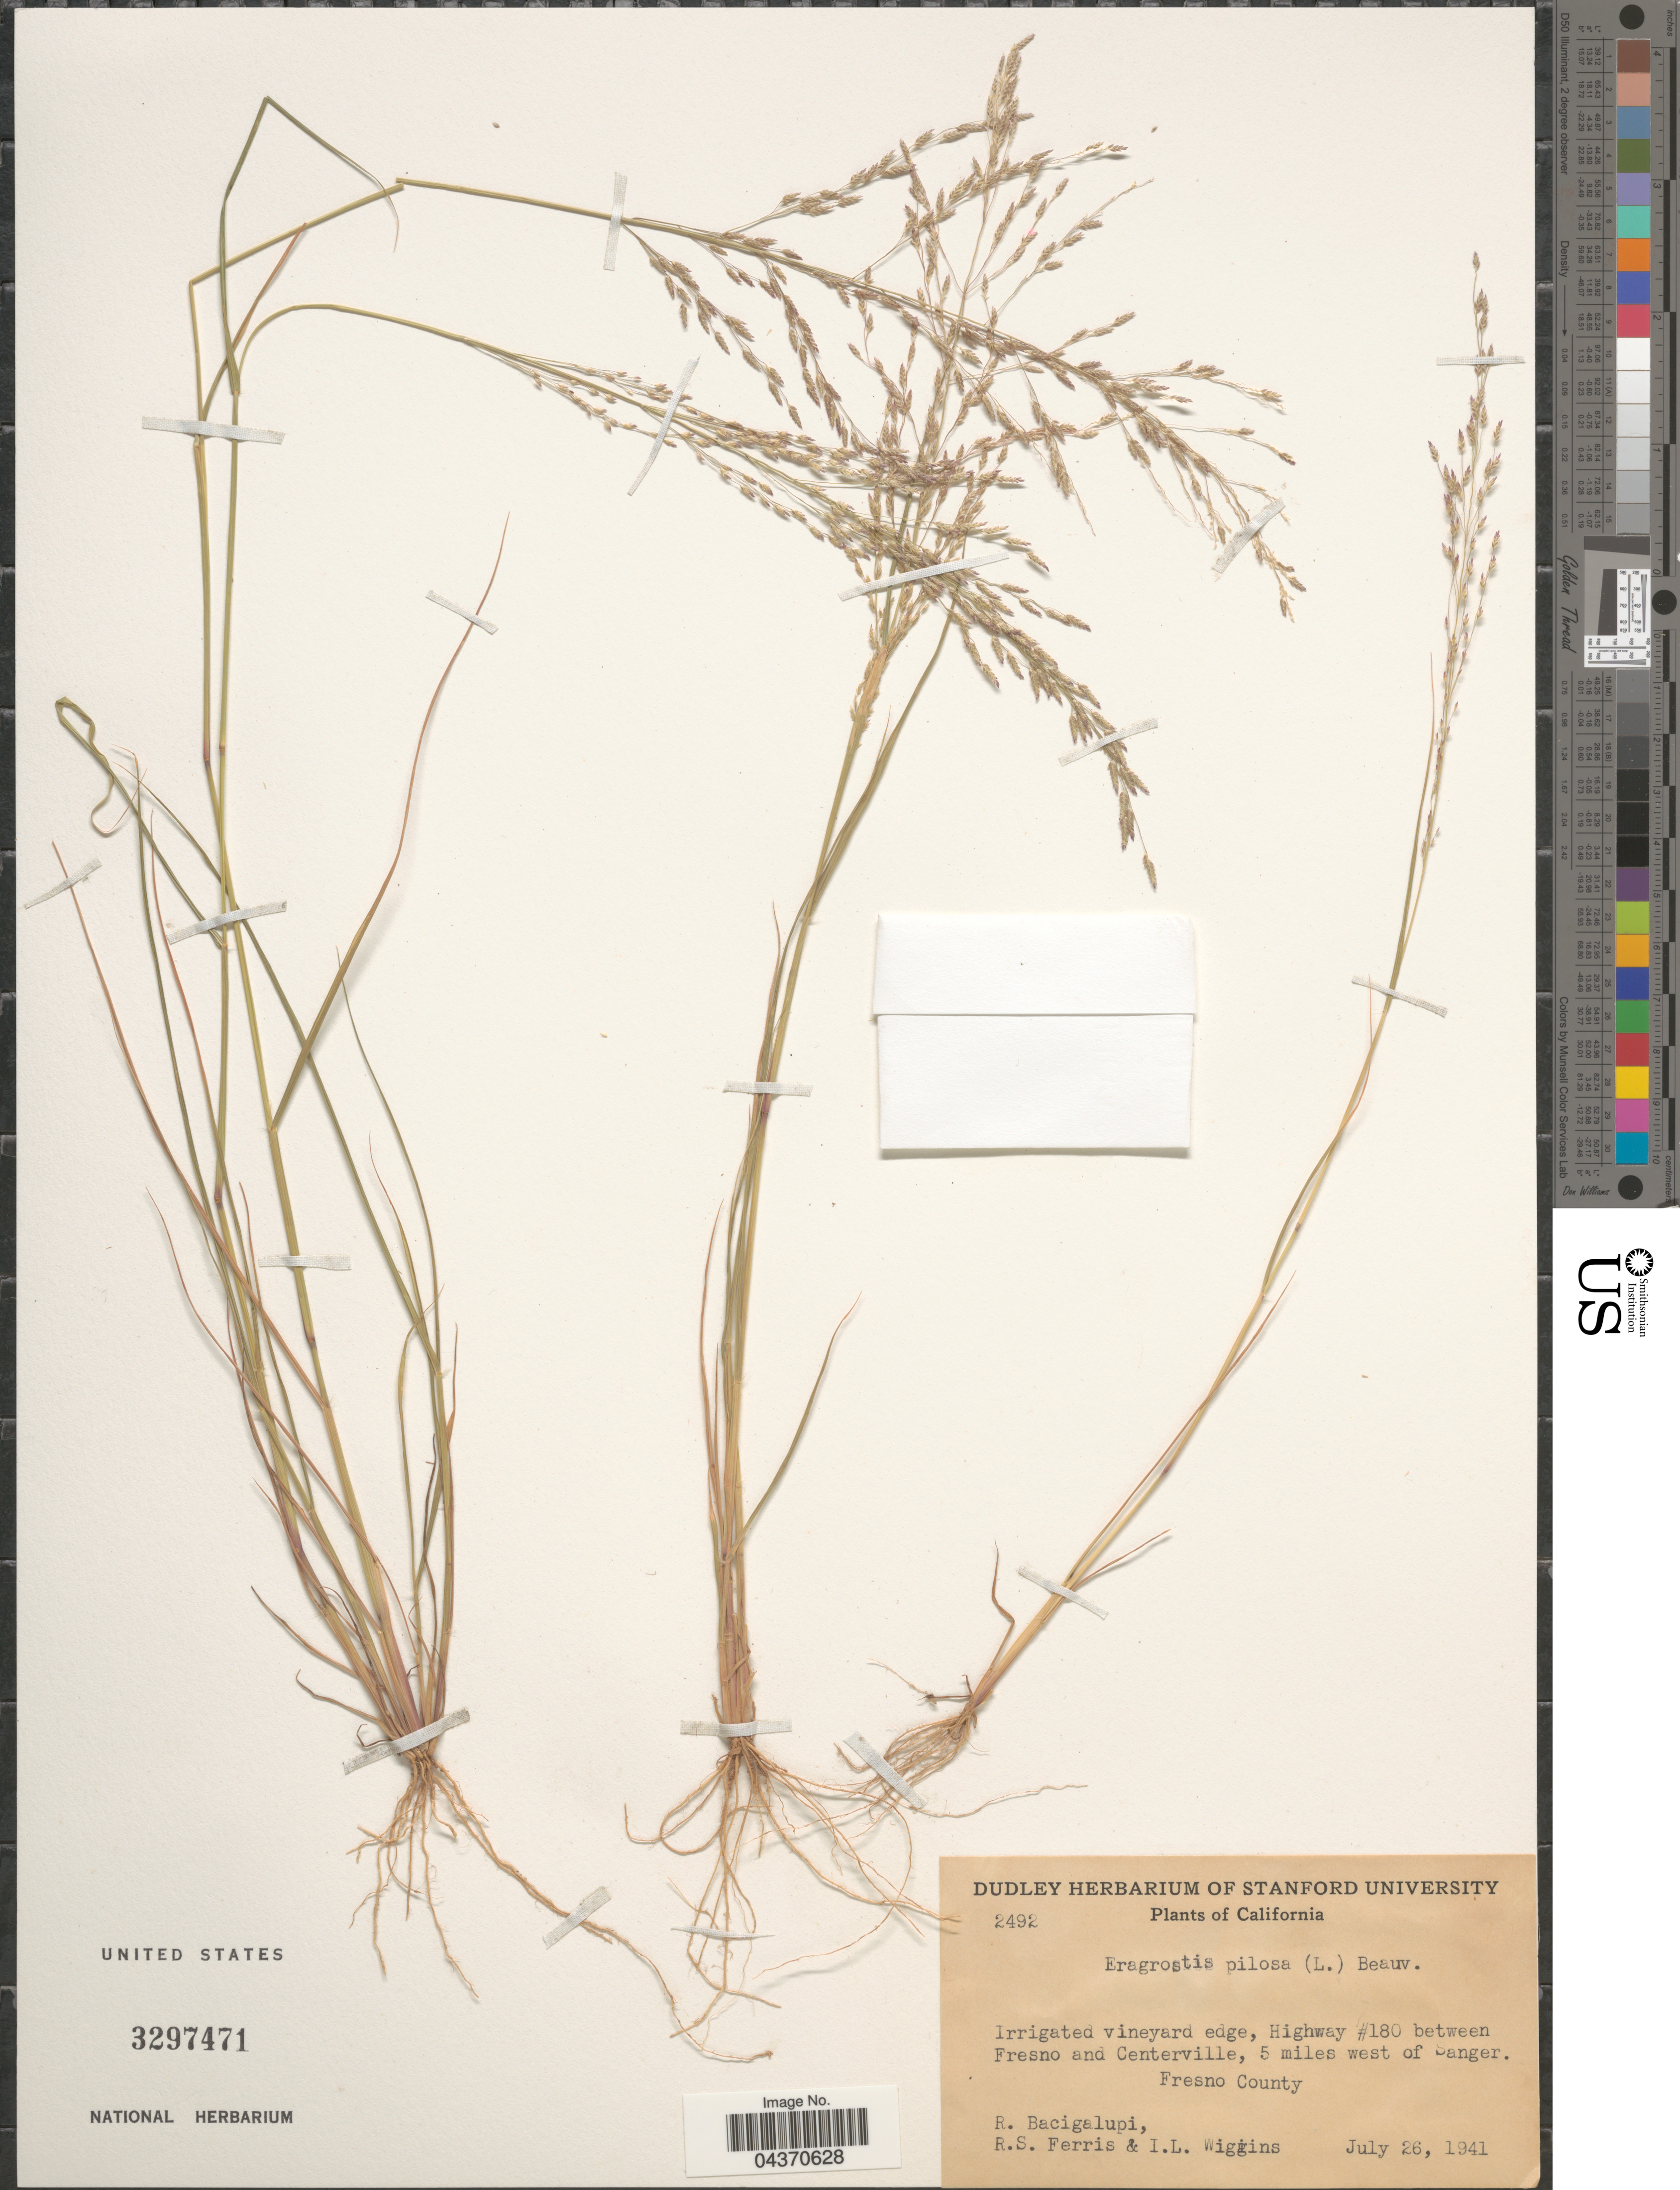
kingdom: Plantae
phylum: Tracheophyta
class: Liliopsida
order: Poales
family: Poaceae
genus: Eragrostis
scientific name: Eragrostis pilosa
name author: (L.) P. Beauv.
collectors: R. Bacigalupi, R. S. Ferris & I. L. Wiggins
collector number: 2492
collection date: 1941-07-26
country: United States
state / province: California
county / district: Fresno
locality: Irrigated vineyard edge, Highway #180 between Fresno and Centerville, 5 miles west of Sanger. Fresno County.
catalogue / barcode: US 3297471